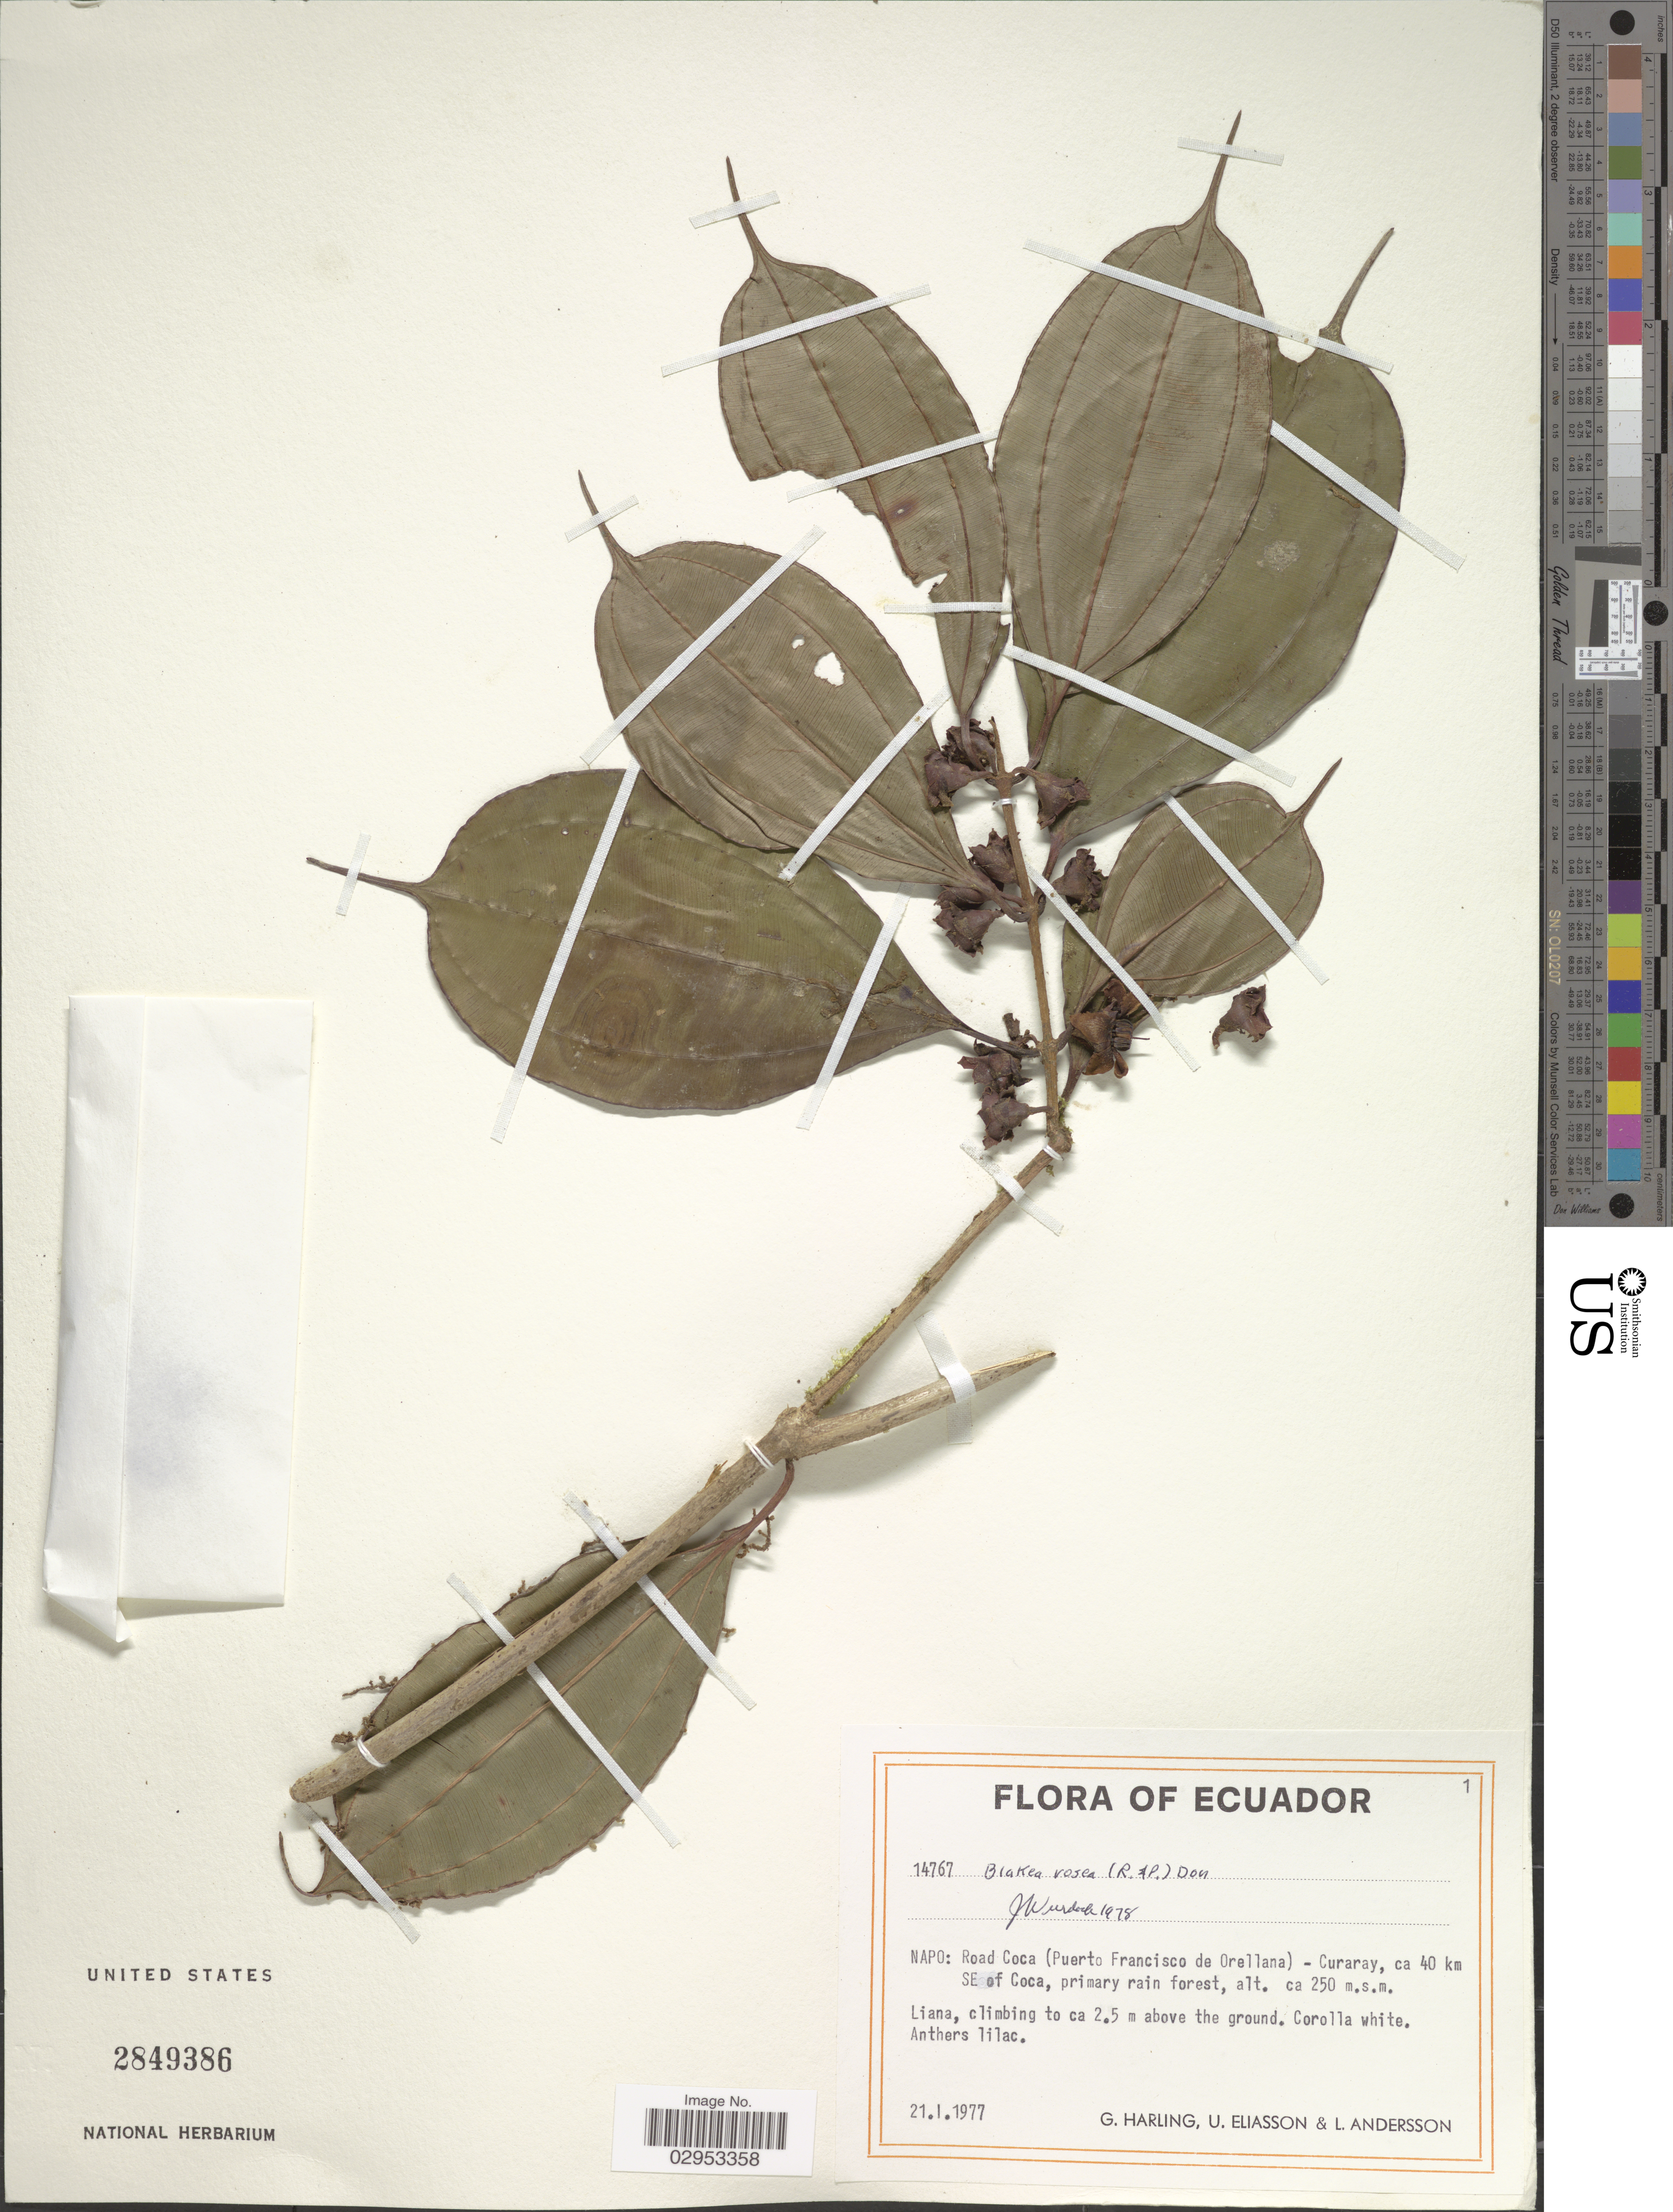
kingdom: Plantae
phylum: Tracheophyta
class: Magnoliopsida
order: Myrtales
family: Melastomataceae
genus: Blakea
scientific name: Blakea rosea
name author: D. Don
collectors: G. Harling, U. Eliasson & L. Andersson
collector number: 14767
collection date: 1977-01-21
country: Ecuador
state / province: Napo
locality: Road Coca (Puerto Francisco de Orellana) - Curaray, ca 40 km SE of Coca.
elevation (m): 250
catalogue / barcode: US 2849386